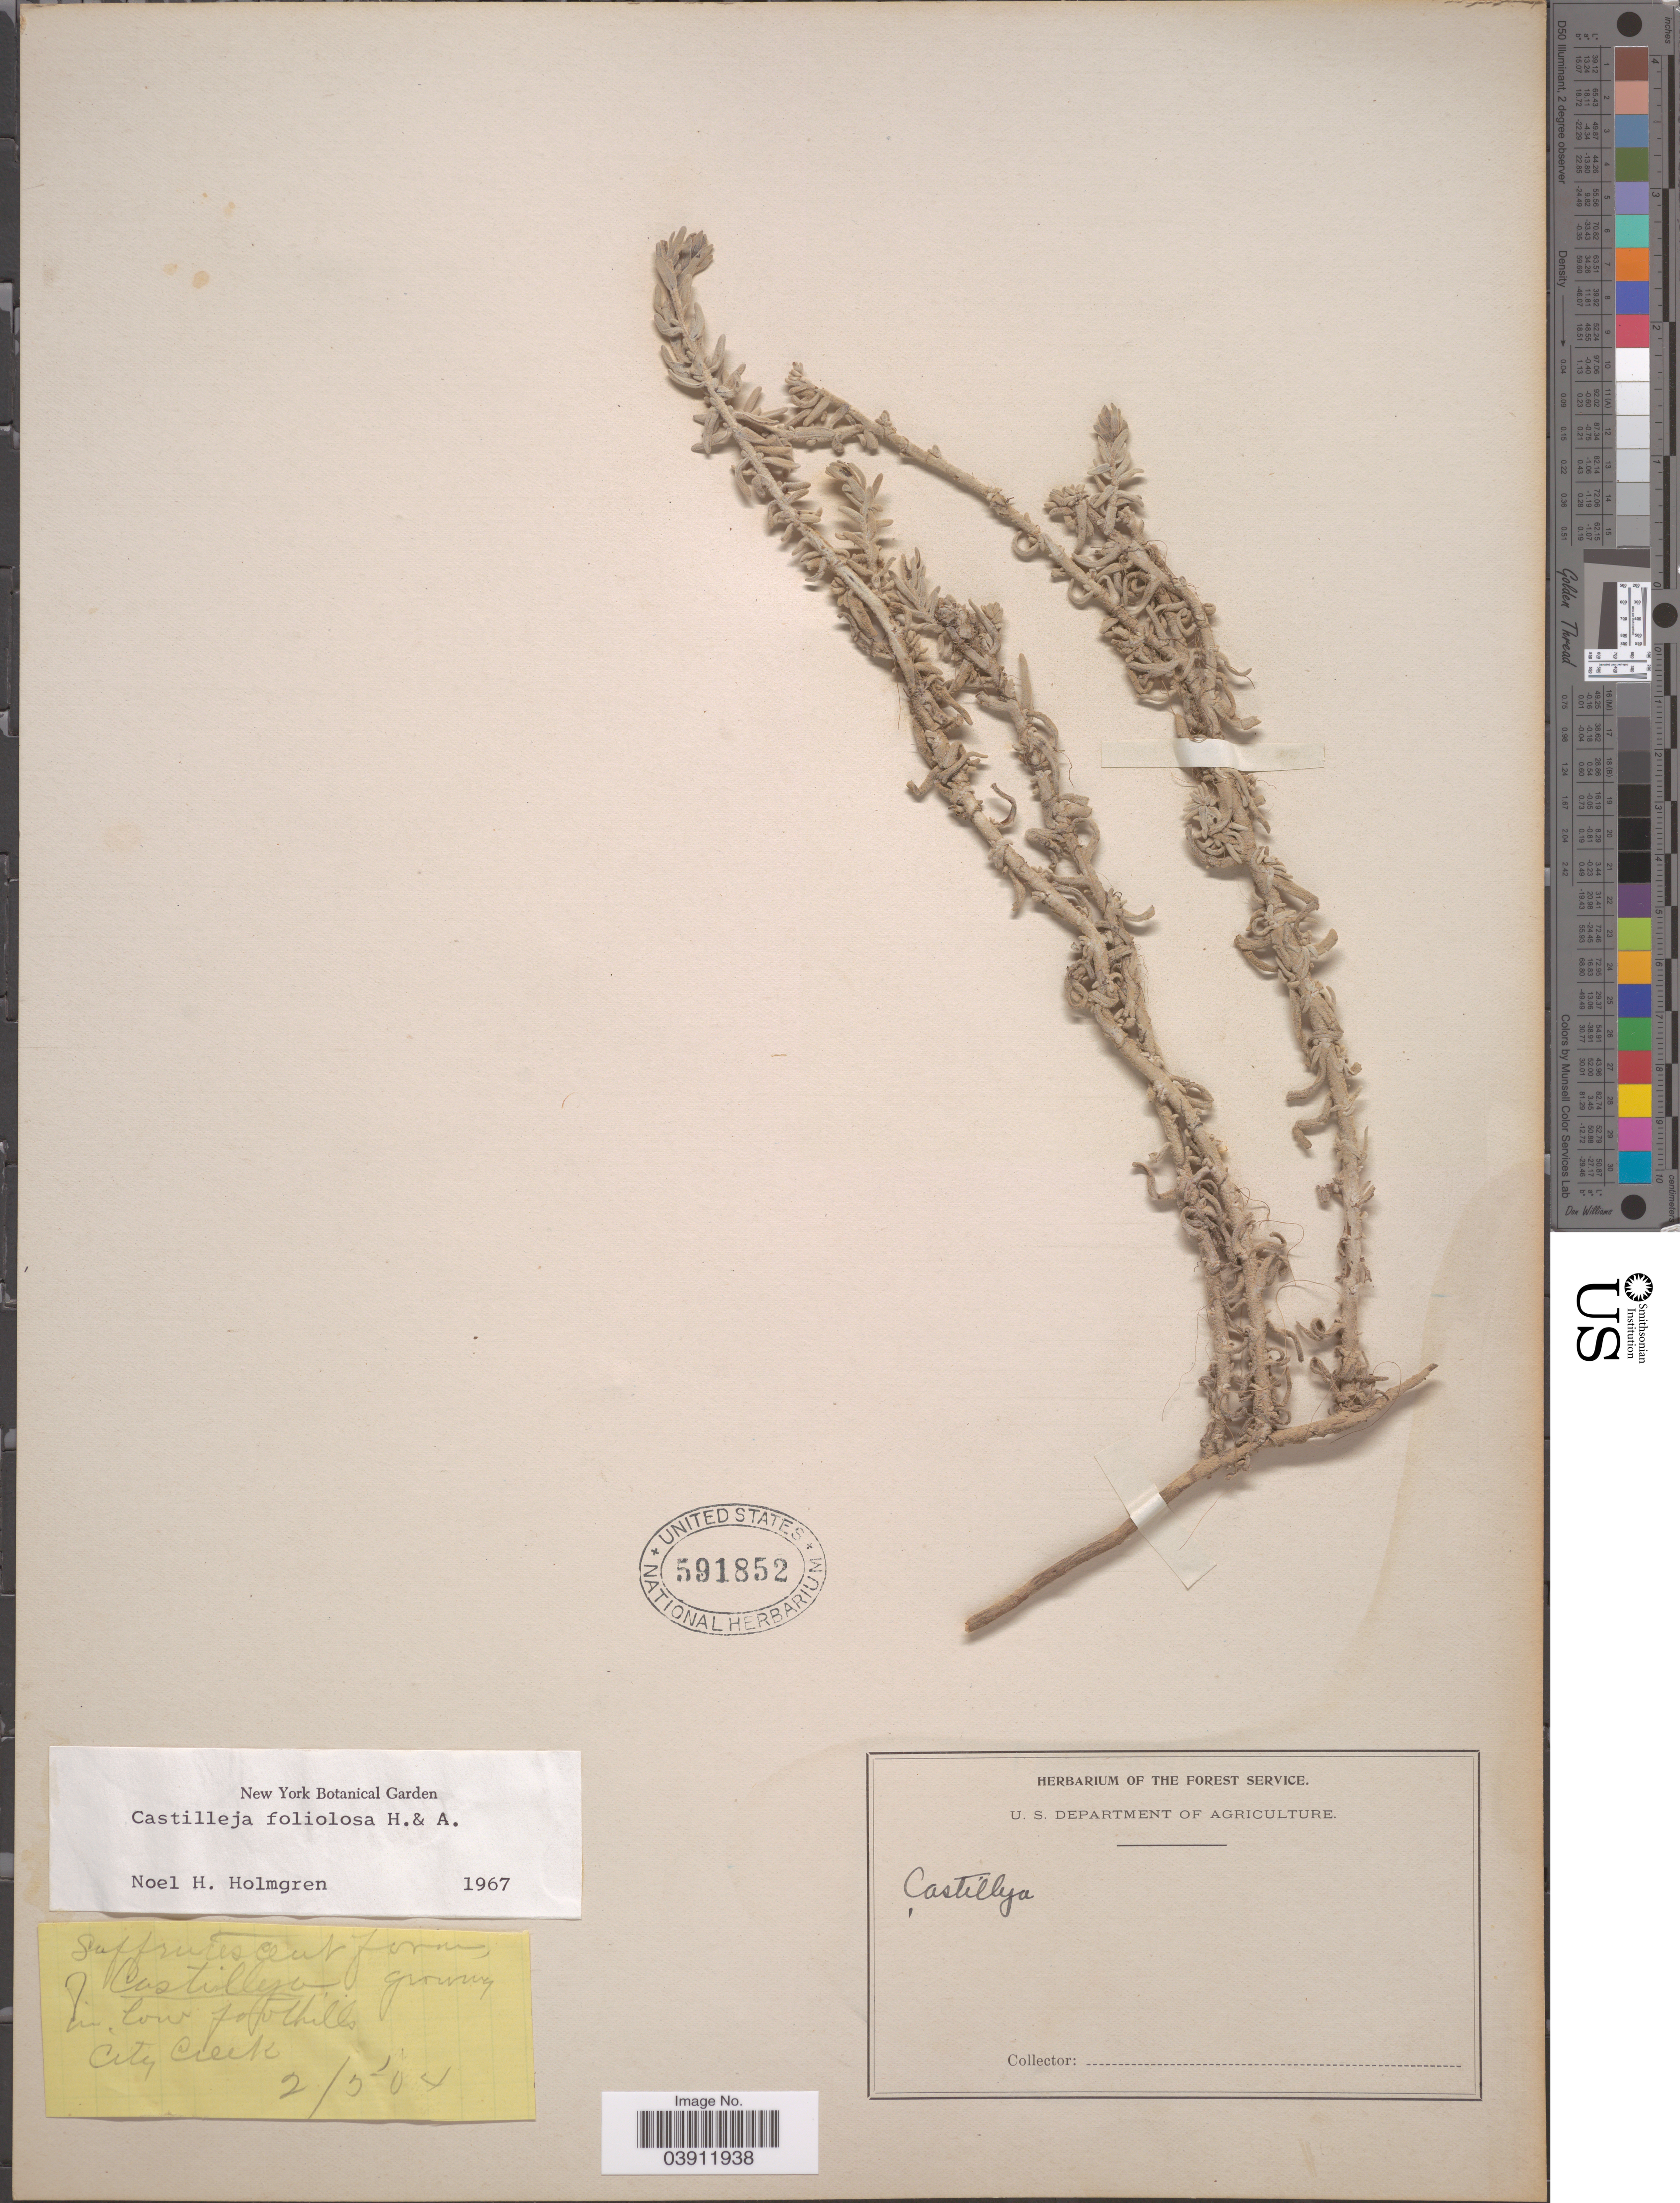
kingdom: Plantae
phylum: Tracheophyta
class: Magnoliopsida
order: Lamiales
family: Orobanchaceae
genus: Castilleja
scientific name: Castilleja foliolosa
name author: Hook. f.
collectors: Ex herb. Forest Service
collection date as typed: Transcribed d/m/y: 5/2/4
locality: In low foothills, City Creek.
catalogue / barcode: US 591852